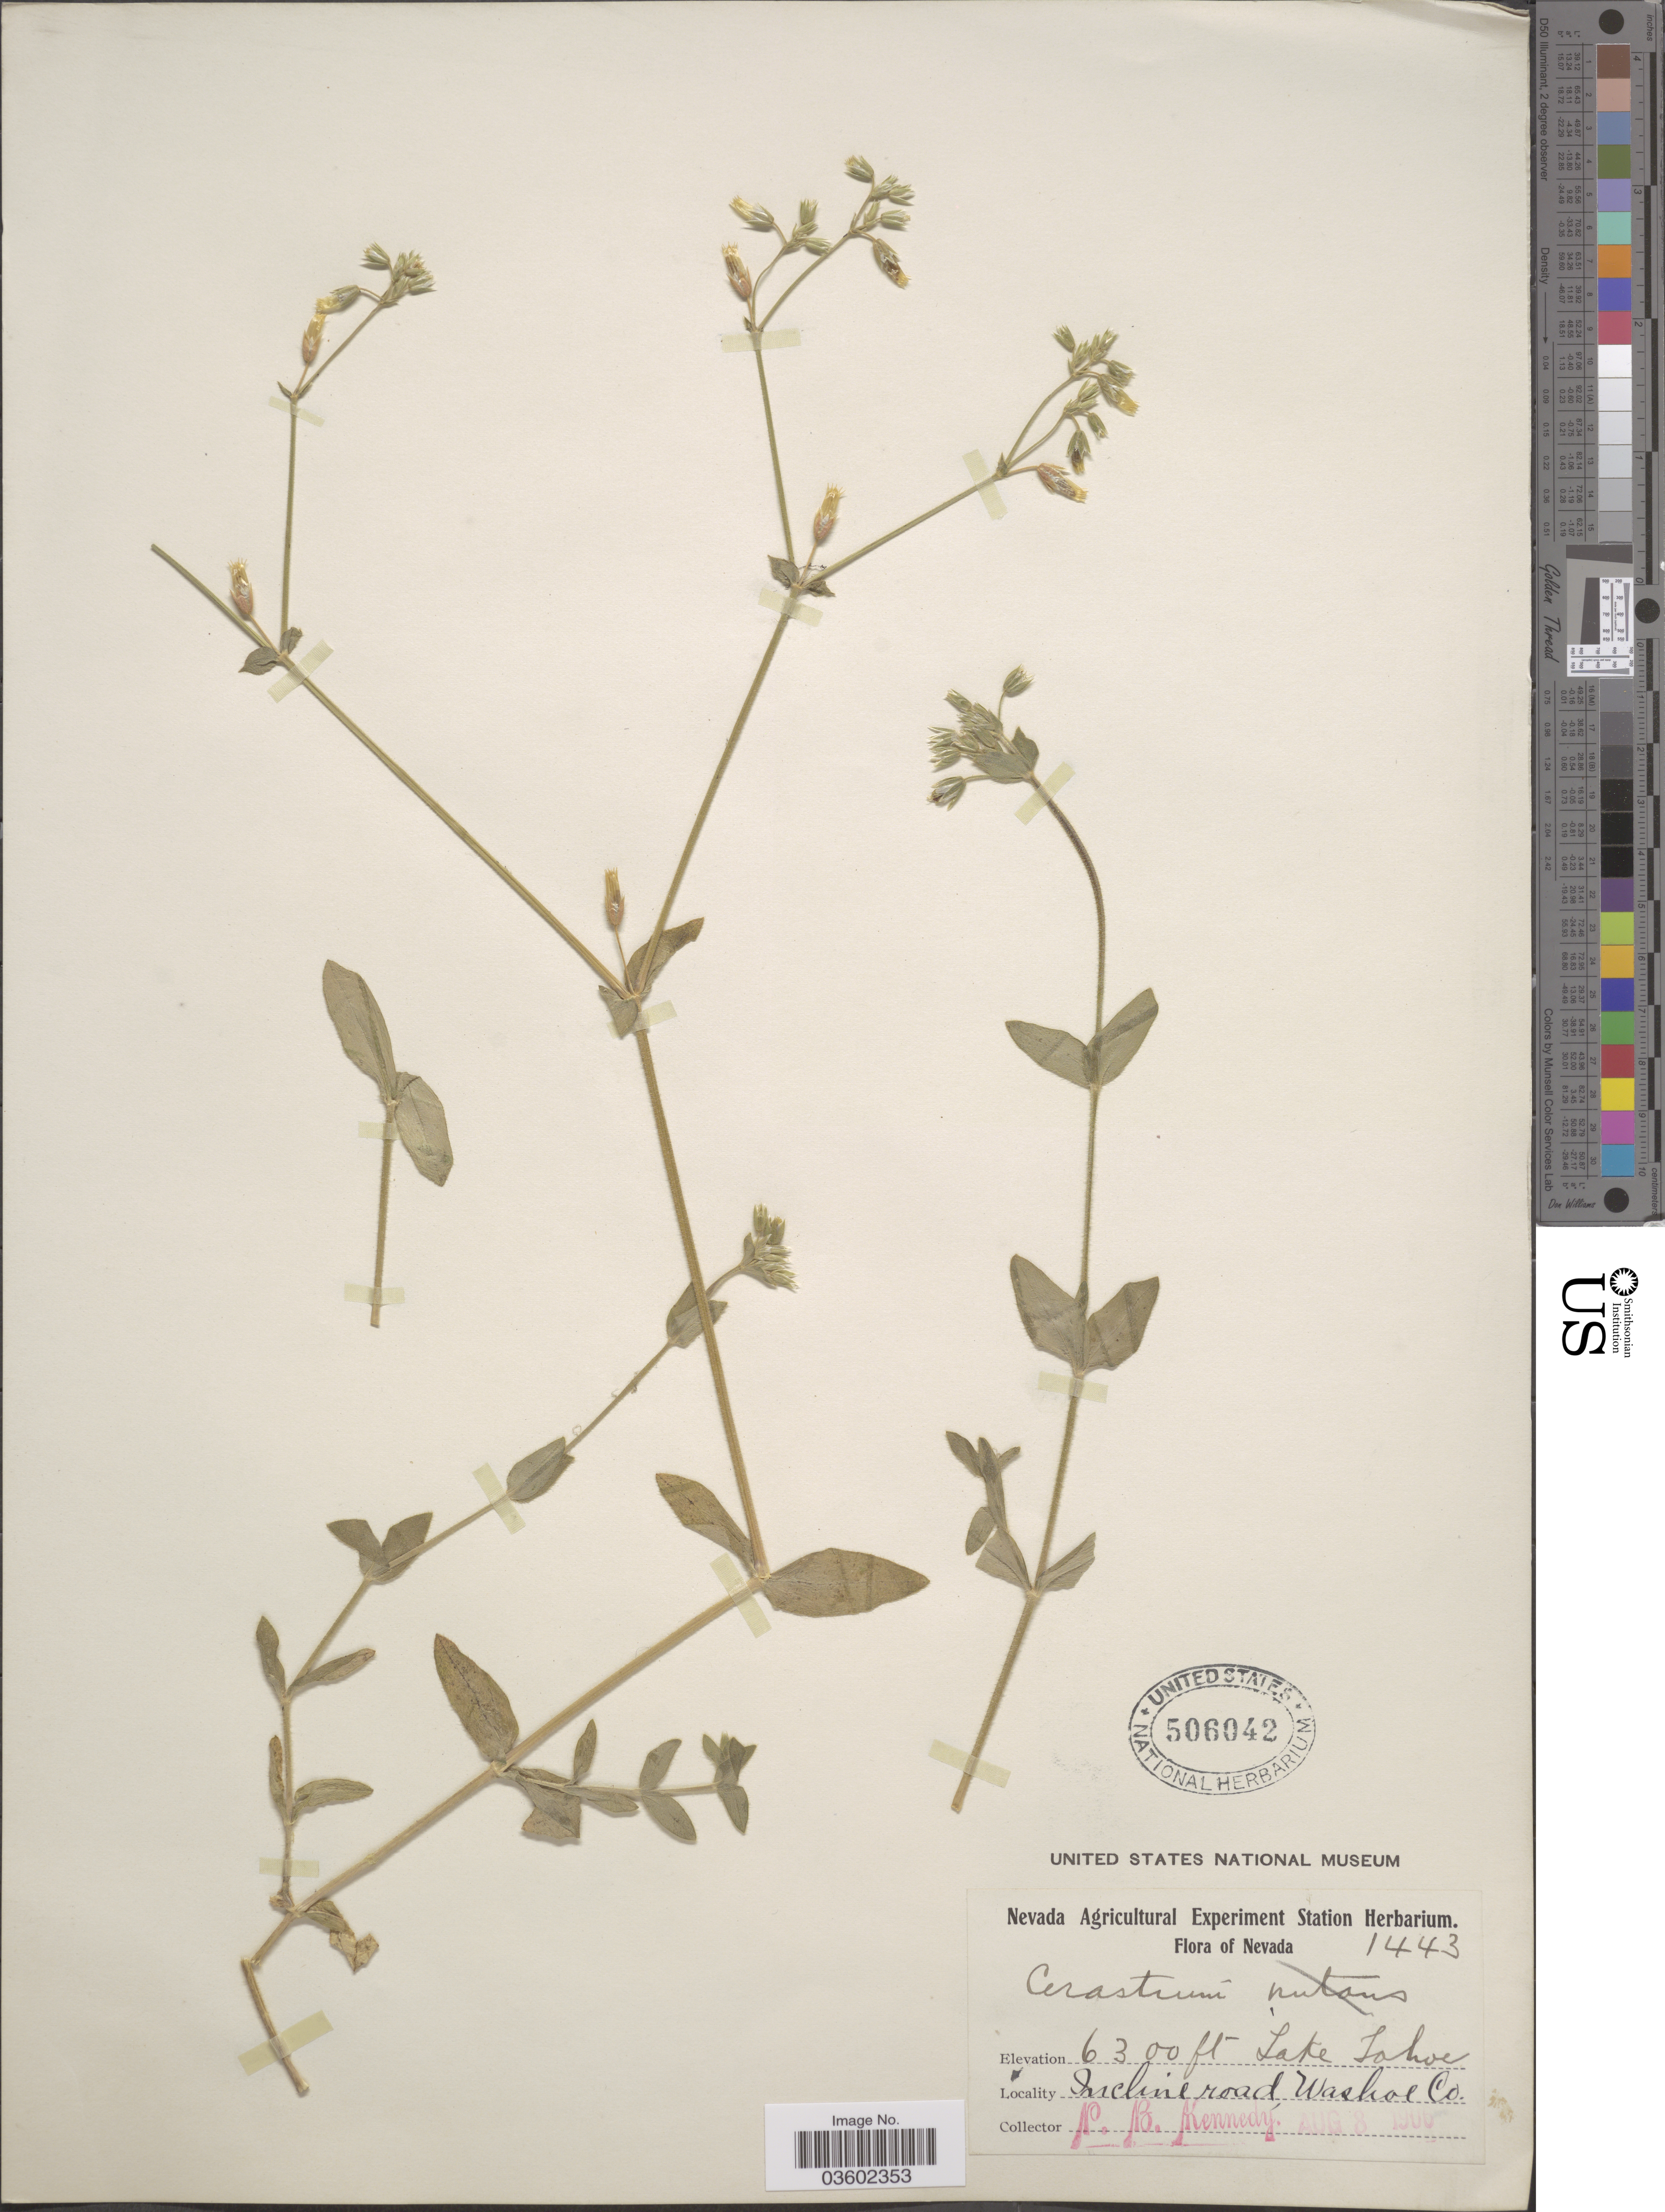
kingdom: Plantae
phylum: Tracheophyta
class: Magnoliopsida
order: Caryophyllales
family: Caryophyllaceae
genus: Cerastium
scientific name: Cerastium vulgatum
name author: L.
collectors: N. Kennedy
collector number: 1443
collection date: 1906-08-08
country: United States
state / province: Nevada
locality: Lake Tahoe. Incline road, Washoe Co.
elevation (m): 1920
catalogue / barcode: US 506042